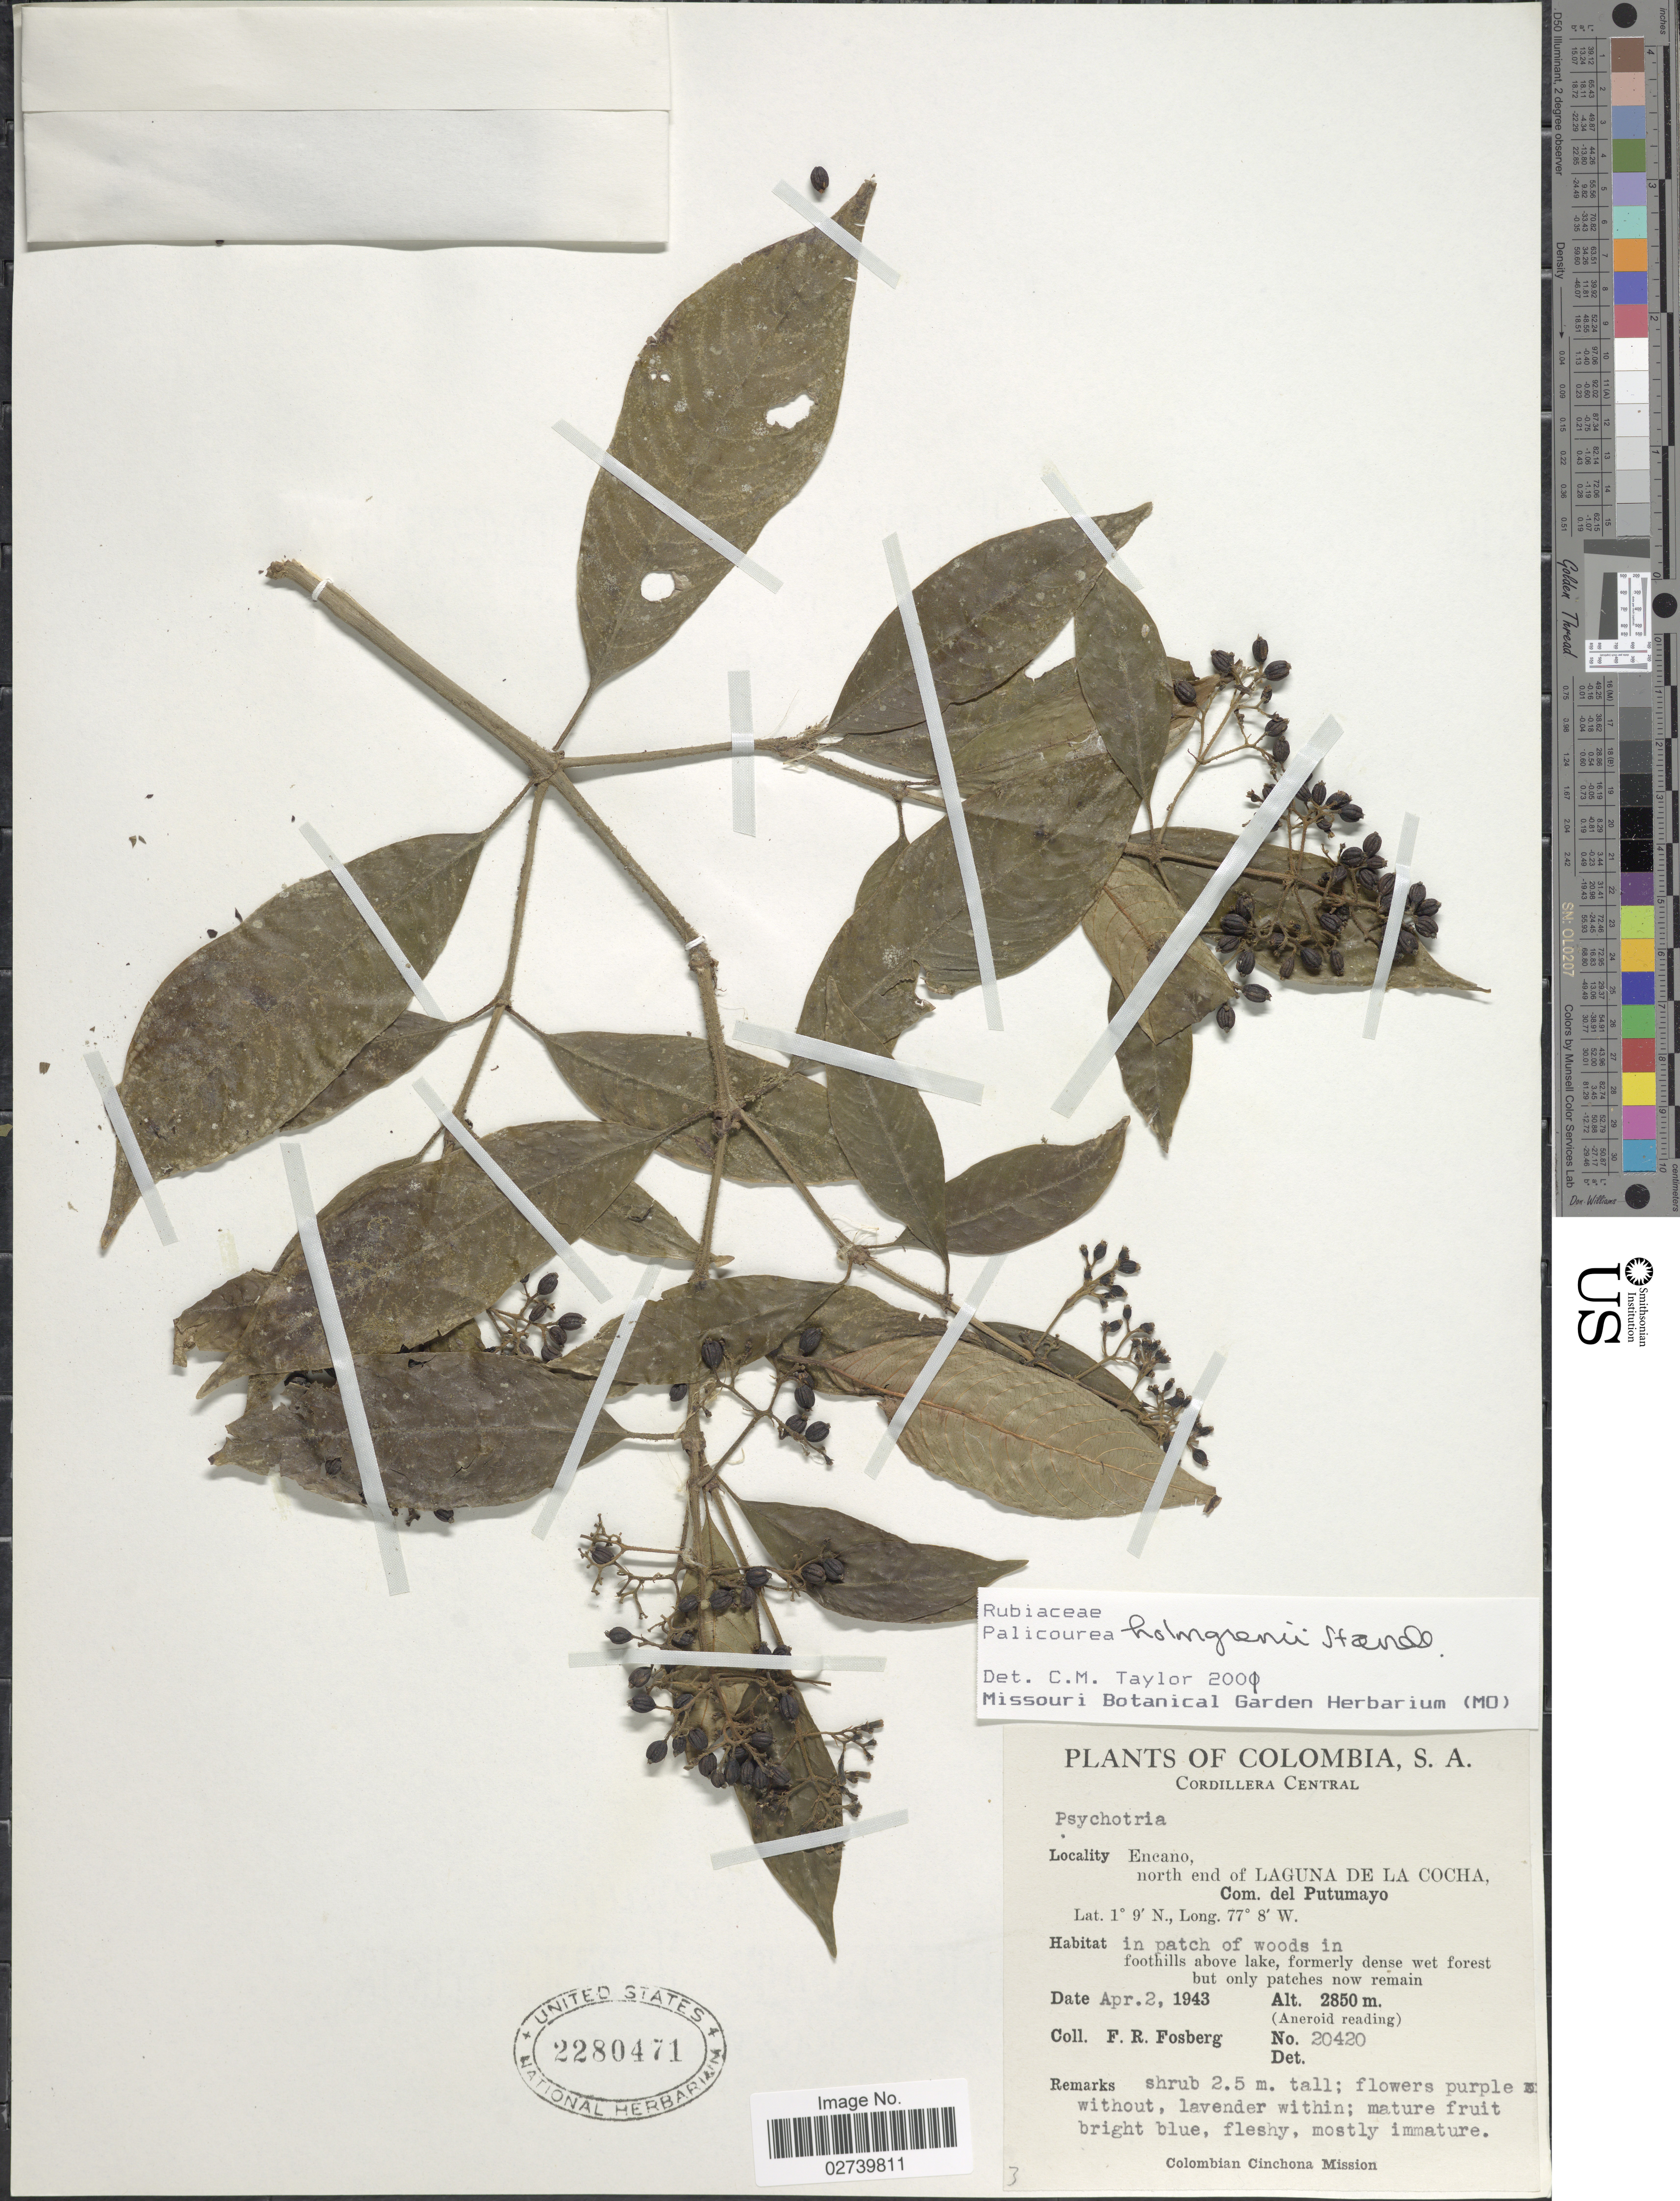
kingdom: Plantae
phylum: Tracheophyta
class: Magnoliopsida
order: Gentianales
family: Rubiaceae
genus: Palicourea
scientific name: Palicourea holmgrenii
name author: Standl.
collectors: F. R. Fosberg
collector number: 20420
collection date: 1943-04-02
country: Colombia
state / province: Putumayo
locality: Cordillera Central. Encano, north end of Laguna de La Cocha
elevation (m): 2850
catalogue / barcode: US 2280471